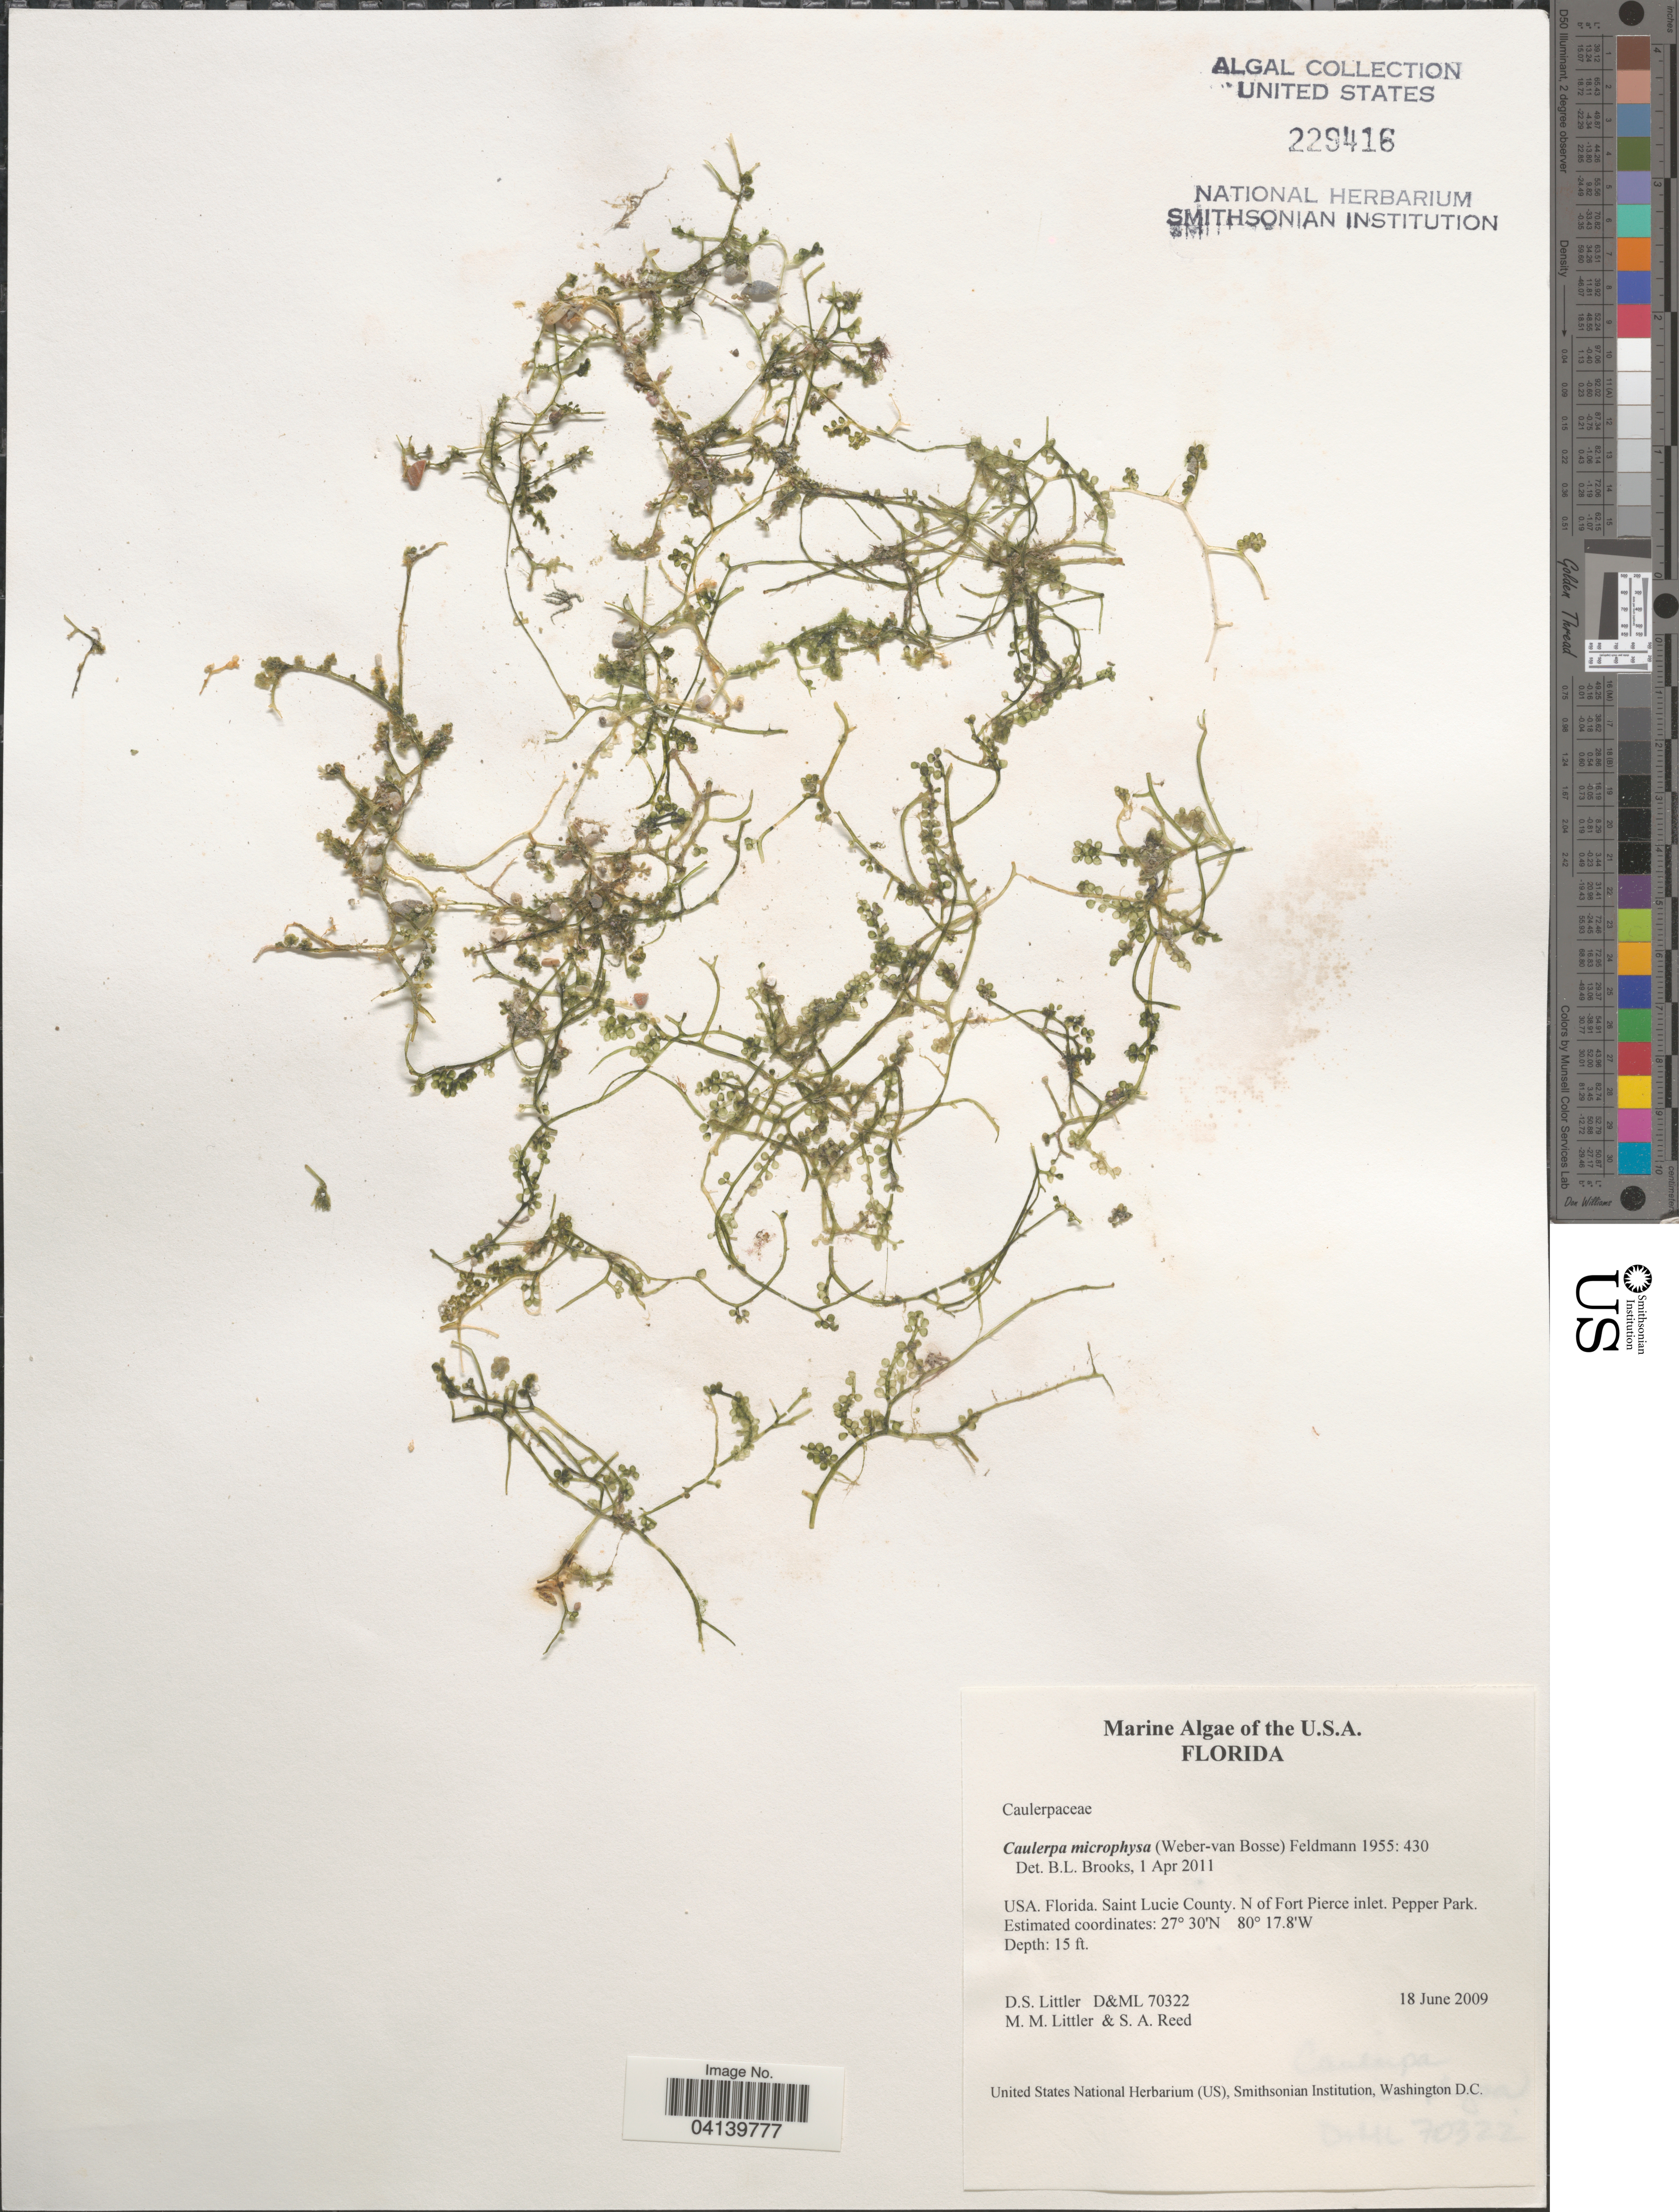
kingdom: Plantae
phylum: Chlorophyta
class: Ulvophyceae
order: Bryopsidales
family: Caulerpaceae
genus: Caulerpa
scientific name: Caulerpa microphysa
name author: (Weber Bosse) Feldmann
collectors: D. S. Littler & S. Reed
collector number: D&ML 70322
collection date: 2009-06-18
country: United States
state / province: Florida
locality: Saint Lucie County. N of Fort Pierce inlet. Pepper Park.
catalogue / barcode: US 229416